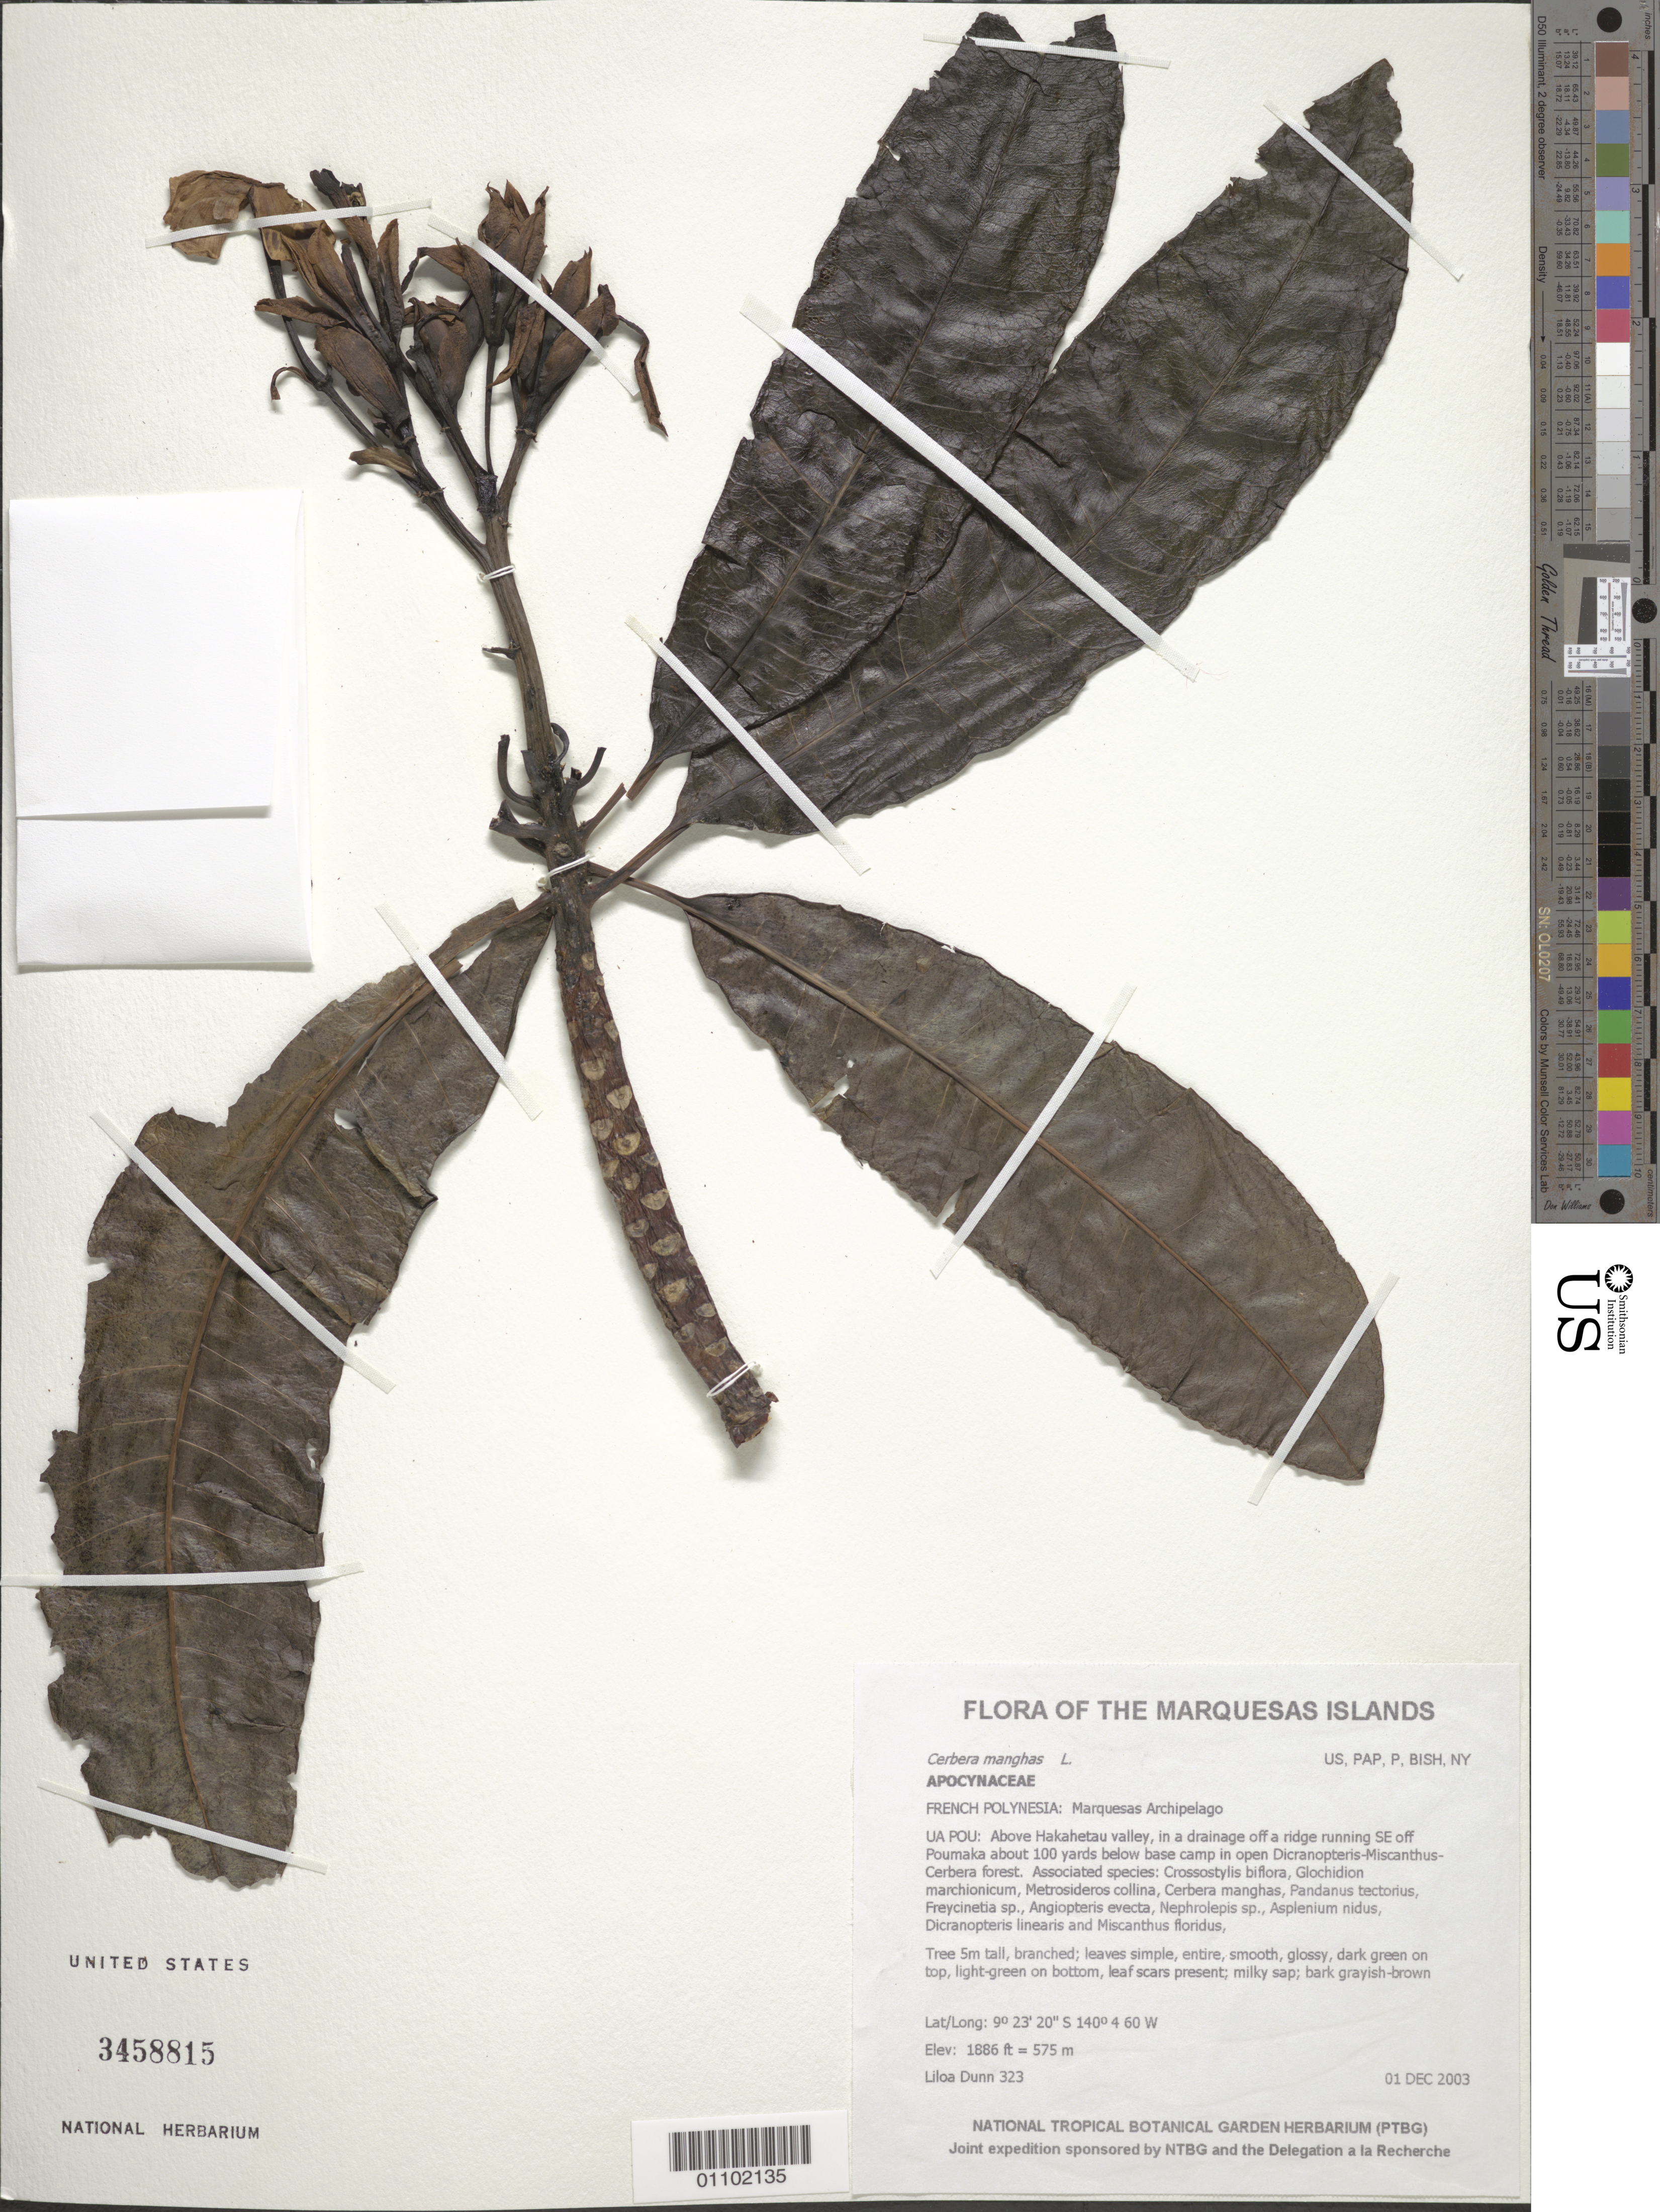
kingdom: Plantae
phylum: Tracheophyta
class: Magnoliopsida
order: Gentianales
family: Apocynaceae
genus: Cerbera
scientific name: Cerbera manghas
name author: L.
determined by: Lorence, David H., (PTBG), National Tropical Botanical Garden (UNITED STATES)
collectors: L. Dunn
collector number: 323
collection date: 2003-12-01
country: French Polynesia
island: Ua Pou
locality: Above Hakahetau valley, in a drainage off a ridge running SE off Poumaka about 100 yards below base camp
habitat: In open Dicranopteris-Miscanthus-Cerbera forest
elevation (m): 575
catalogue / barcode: US 3458815